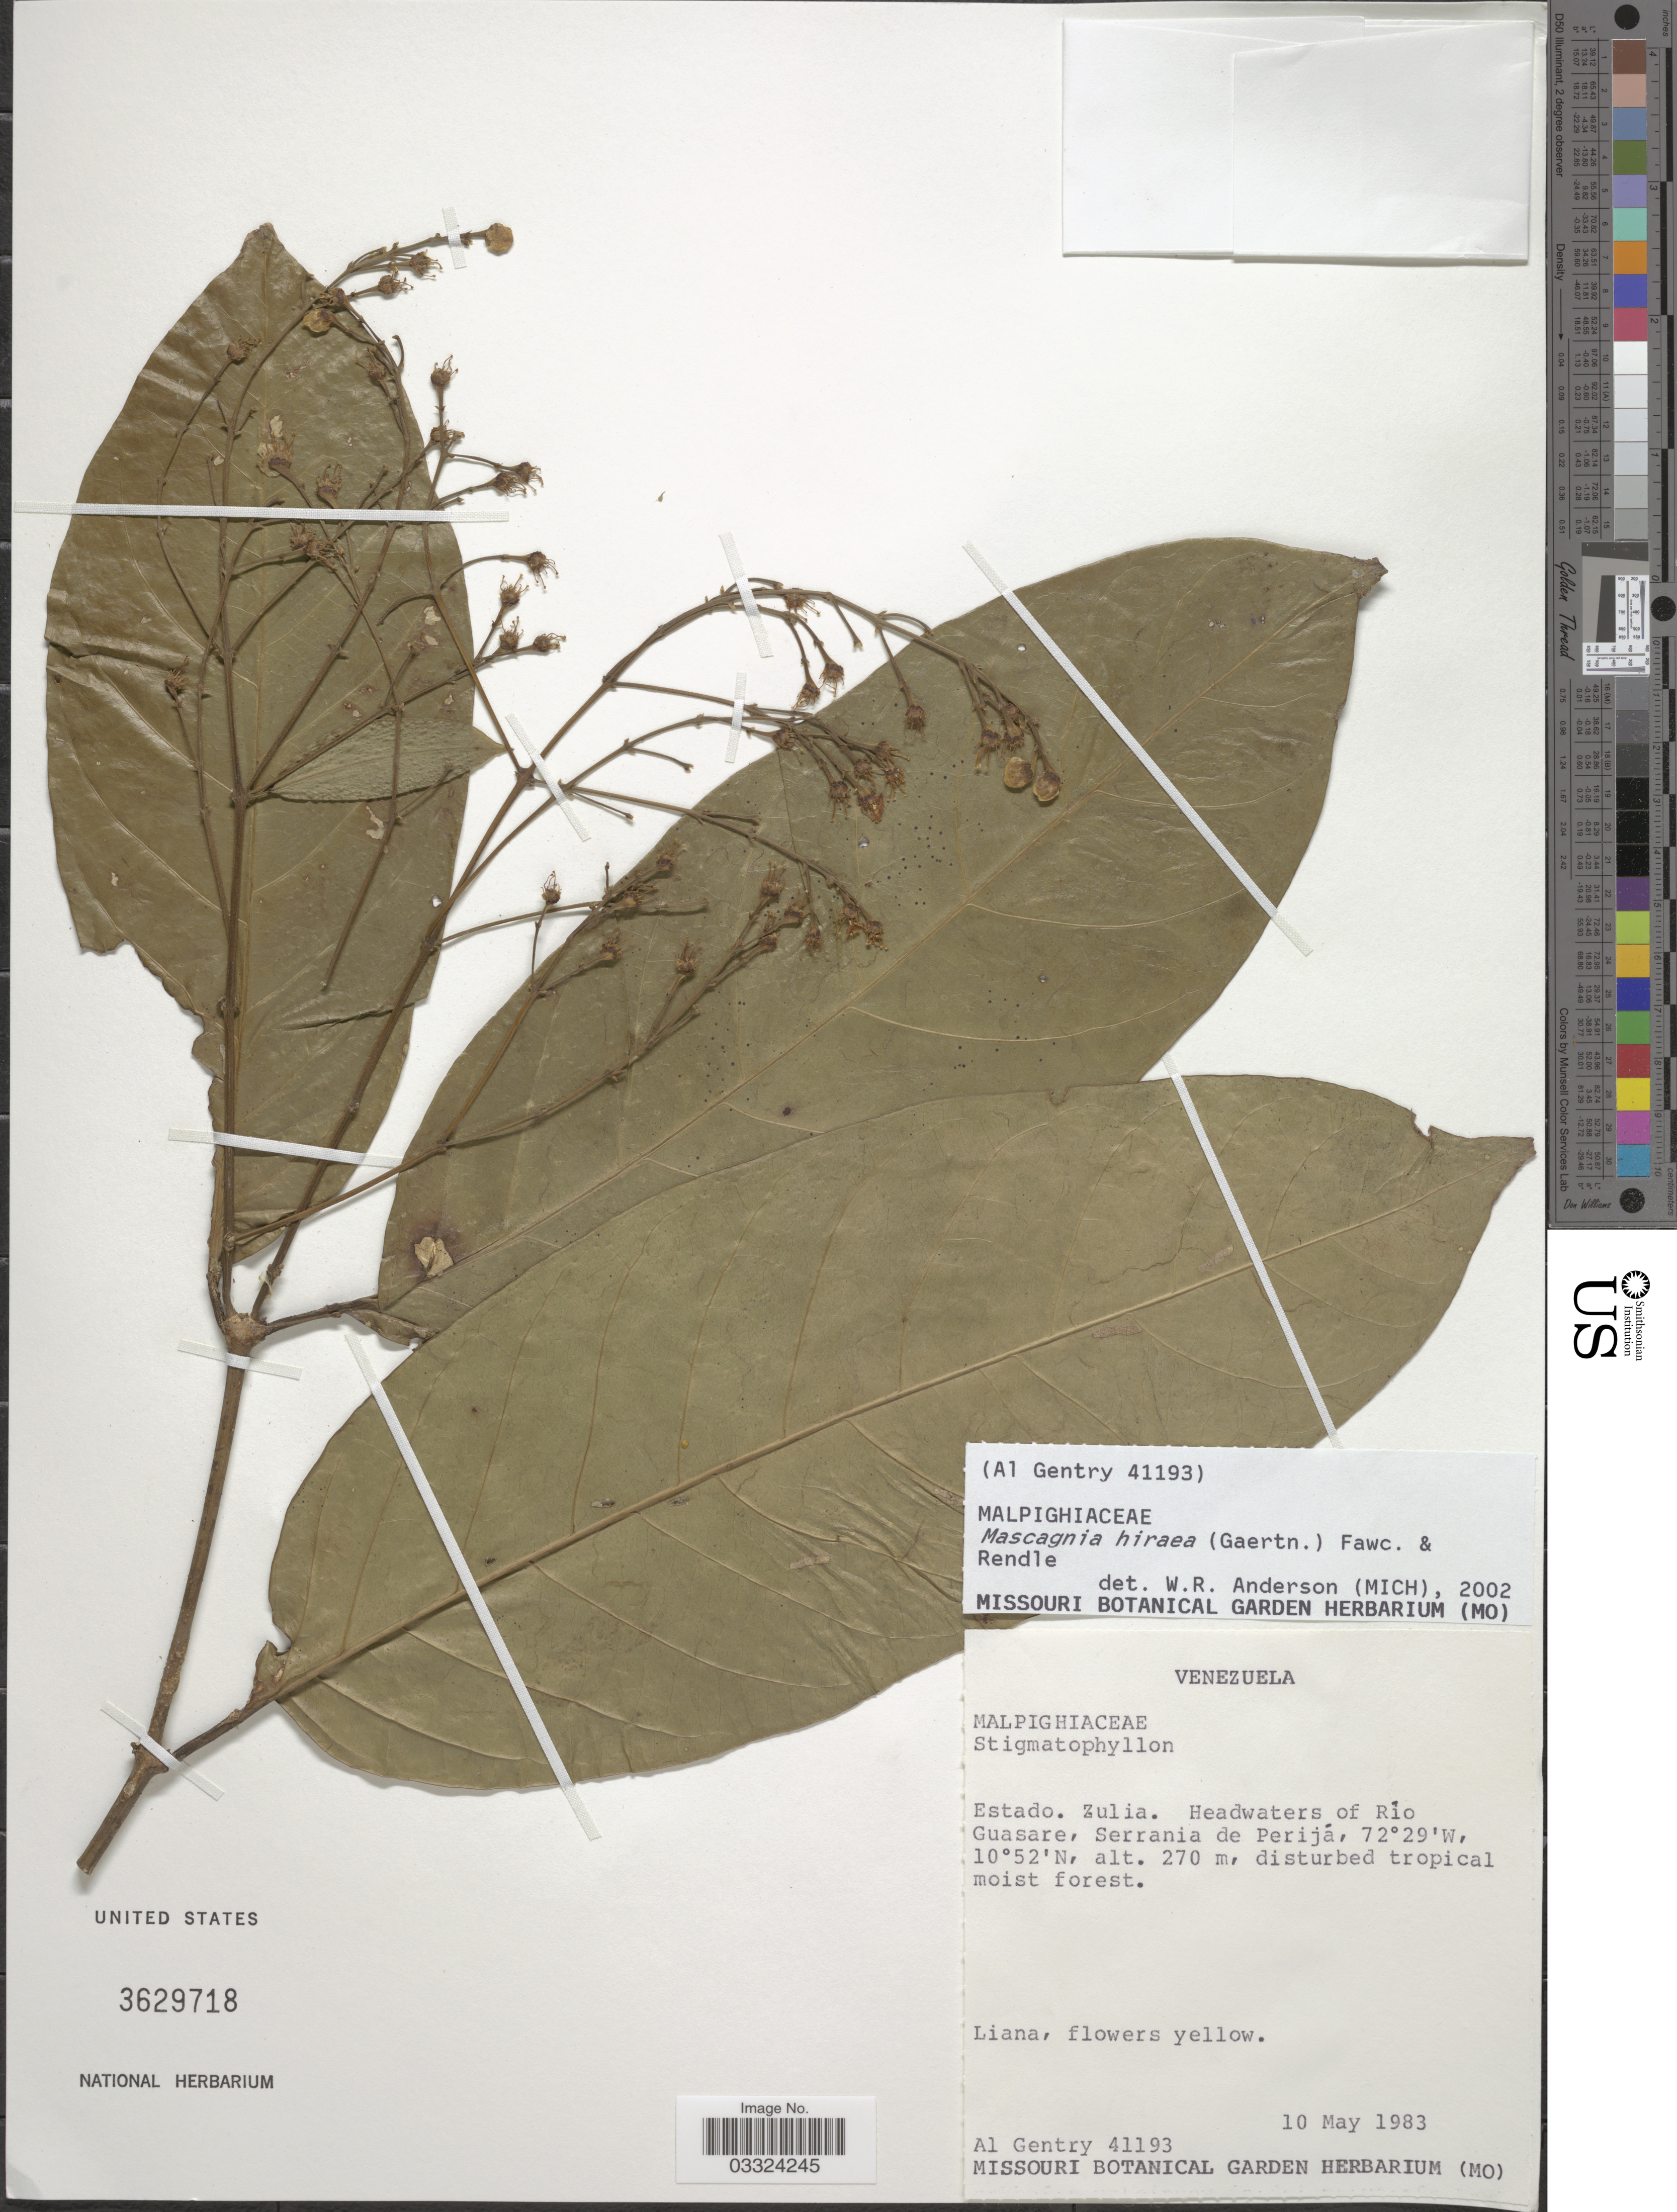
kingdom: Plantae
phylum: Tracheophyta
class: Magnoliopsida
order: Malpighiales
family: Malpighiaceae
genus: Adelphia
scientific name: Adelphia hiraea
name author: (Gaertn.) W.R. Anderson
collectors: A. H. Gentry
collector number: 41193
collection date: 1983-05-10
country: Venezuela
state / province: Zulia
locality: Headwaters of Rio Guasare, Serrania de Perijá.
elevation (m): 270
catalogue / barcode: US 3629718